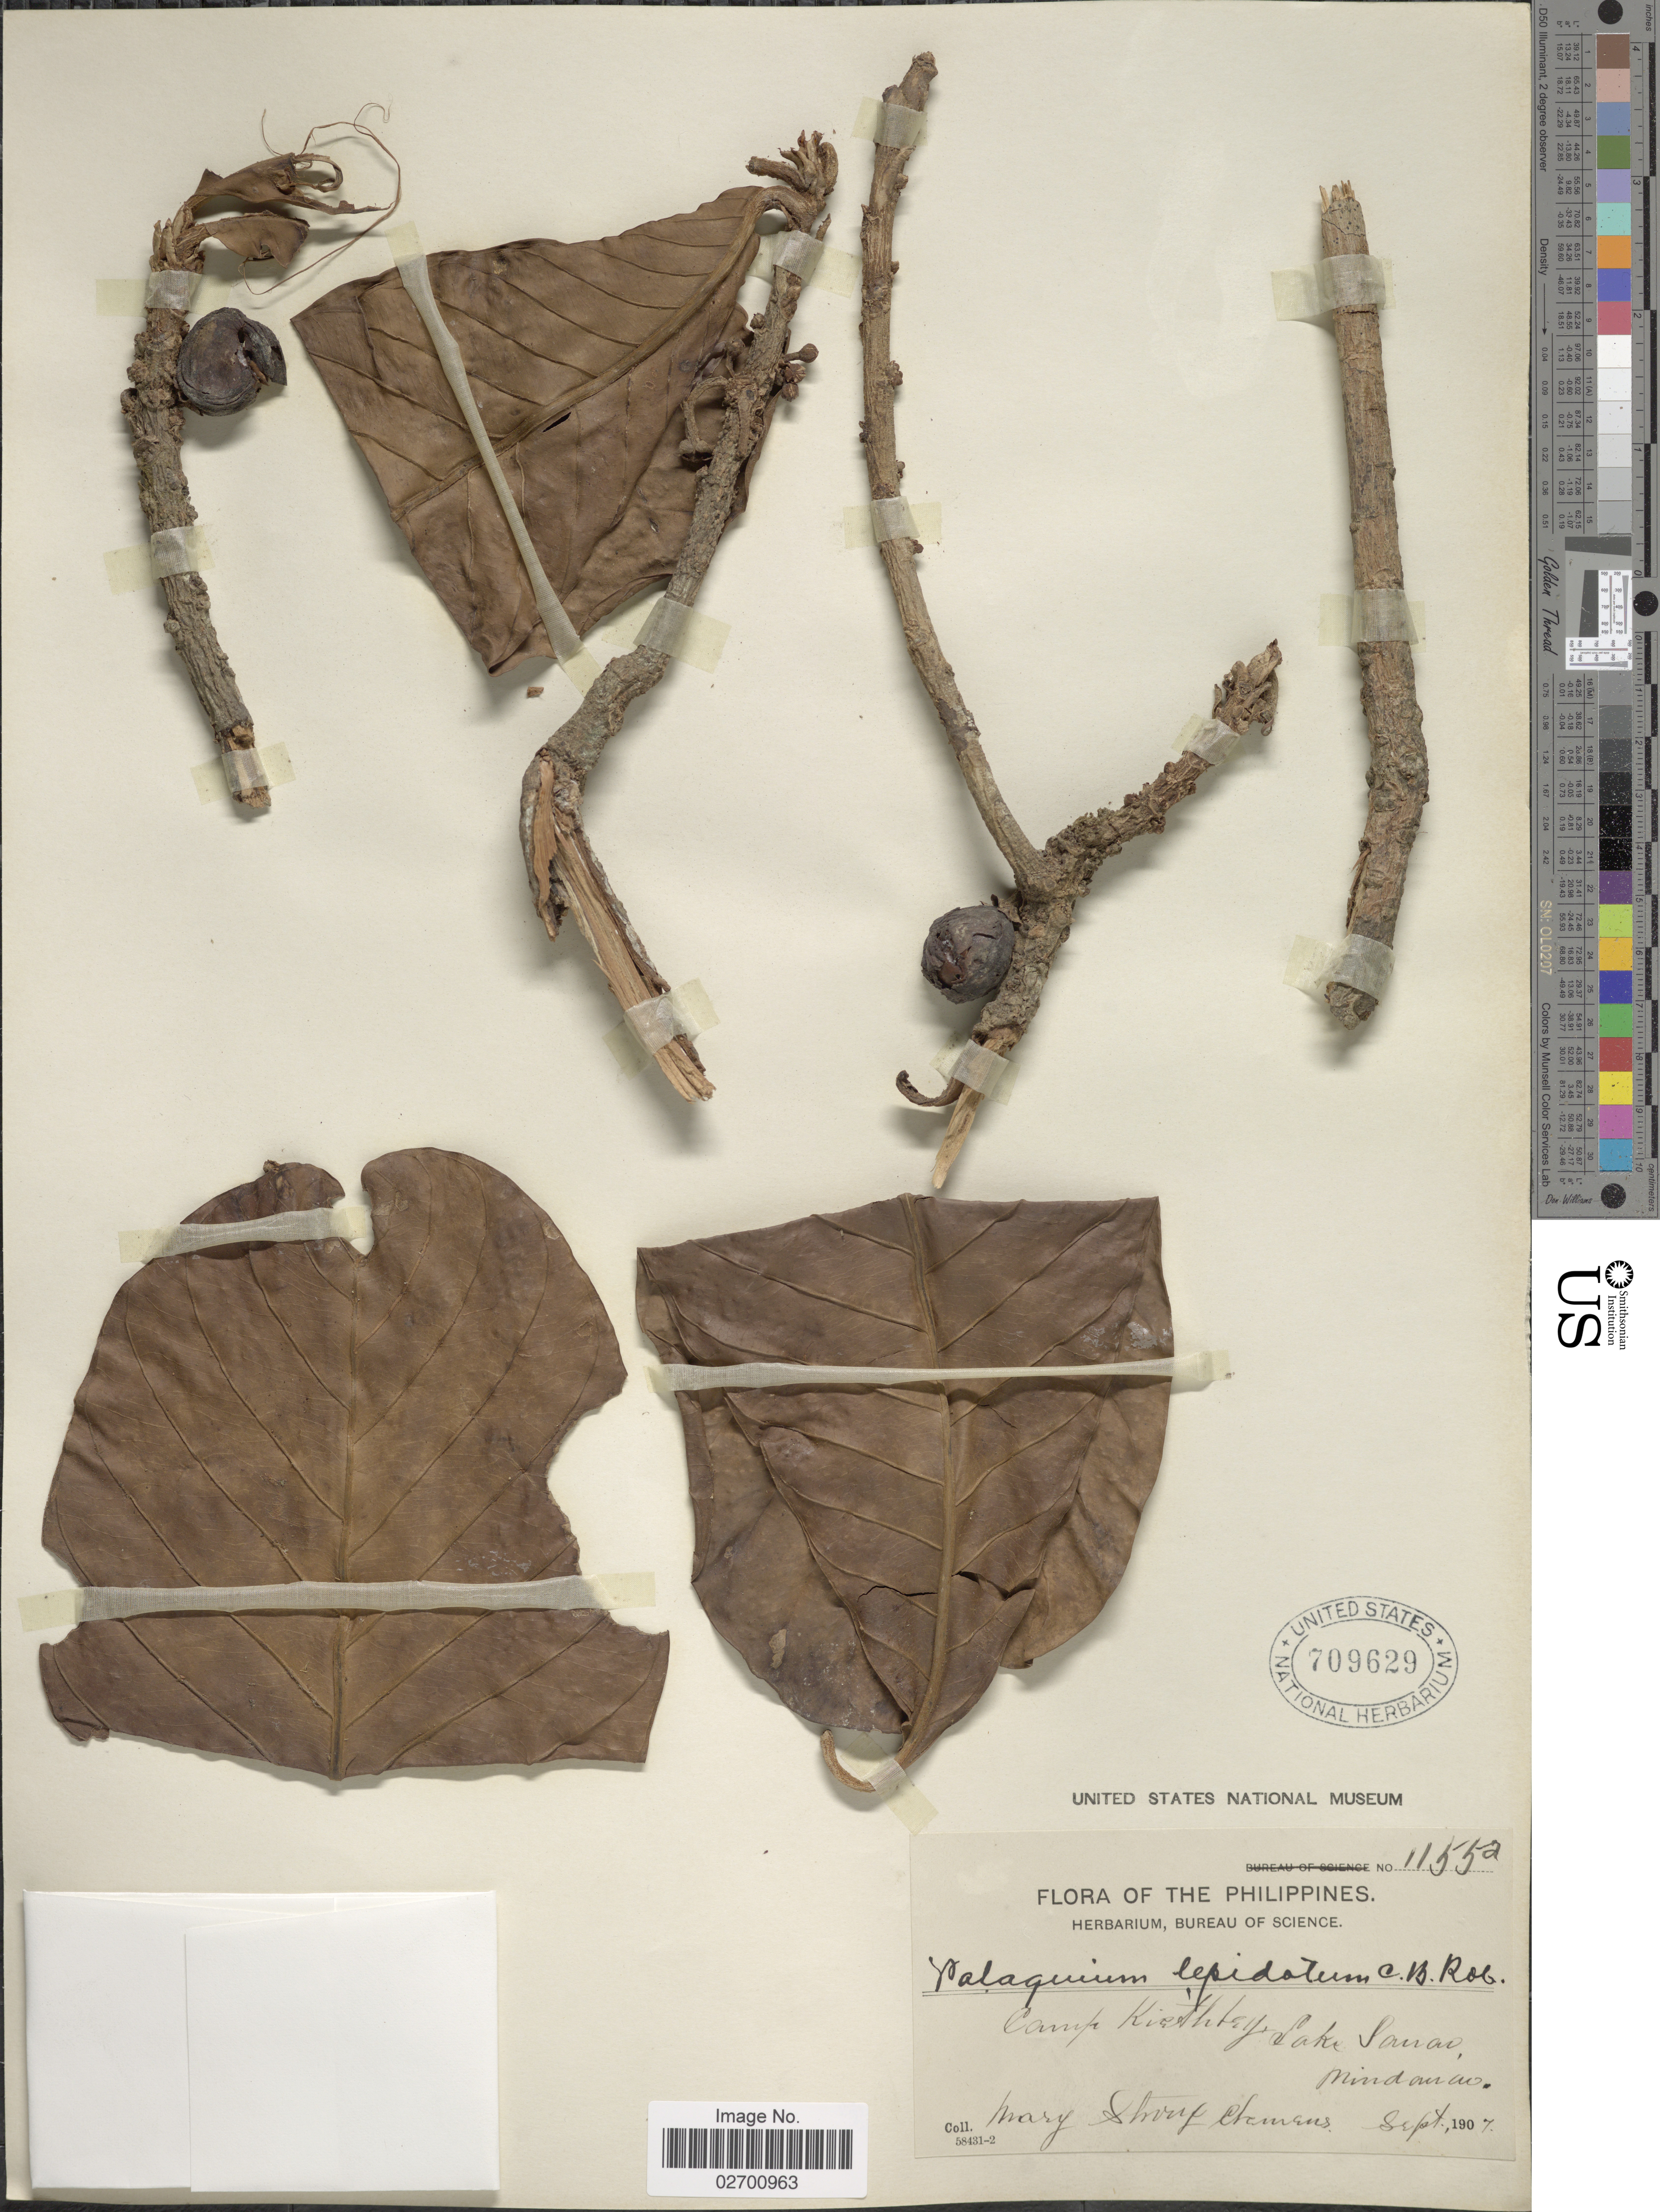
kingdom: Plantae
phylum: Tracheophyta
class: Magnoliopsida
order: Ericales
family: Sapotaceae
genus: Palaquium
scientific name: Palaquium polyandrum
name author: C.B. Rob.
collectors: M. S. Clemens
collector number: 1155a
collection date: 1907-09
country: Philippines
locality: Camp Kiethley, Lake Sanao, Mindanao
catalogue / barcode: US 709629